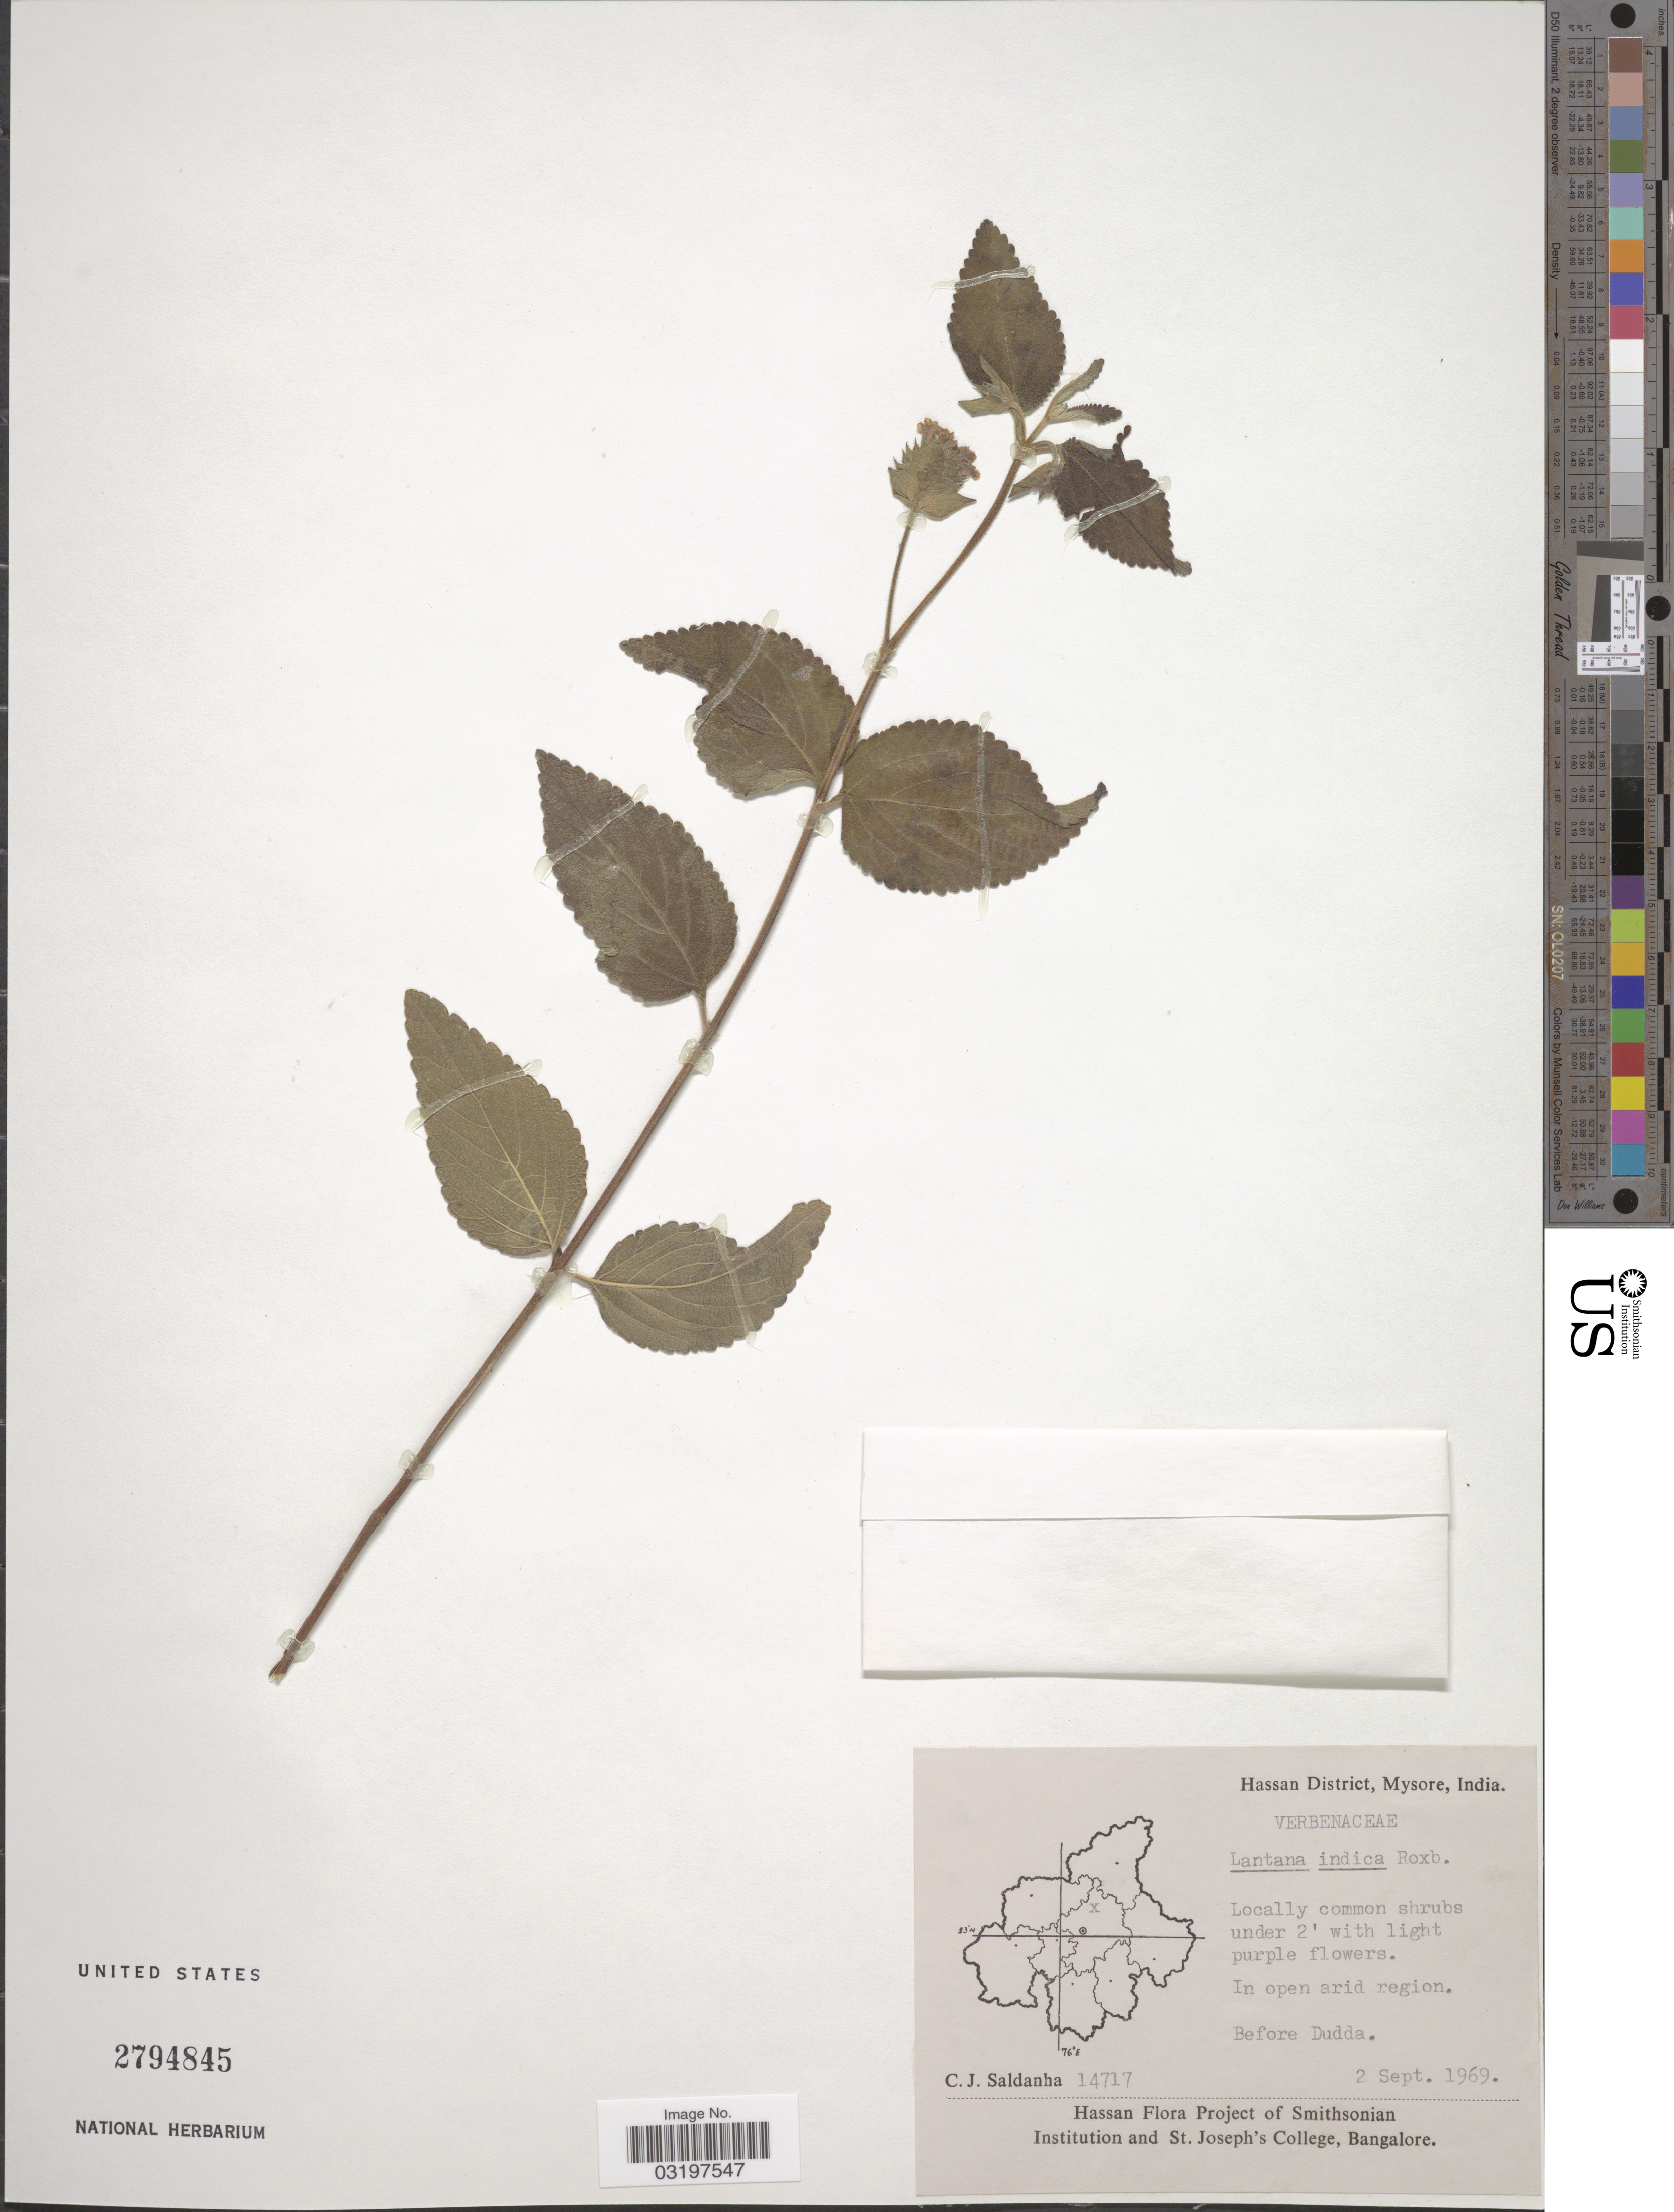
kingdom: Plantae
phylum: Tracheophyta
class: Magnoliopsida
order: Lamiales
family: Verbenaceae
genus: Lantana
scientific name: Lantana indica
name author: Roxb.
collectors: C. J. Saldanha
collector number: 14717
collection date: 1969-09-02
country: India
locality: Hassan District, Mysore. Before Dudda.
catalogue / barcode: US 2794845